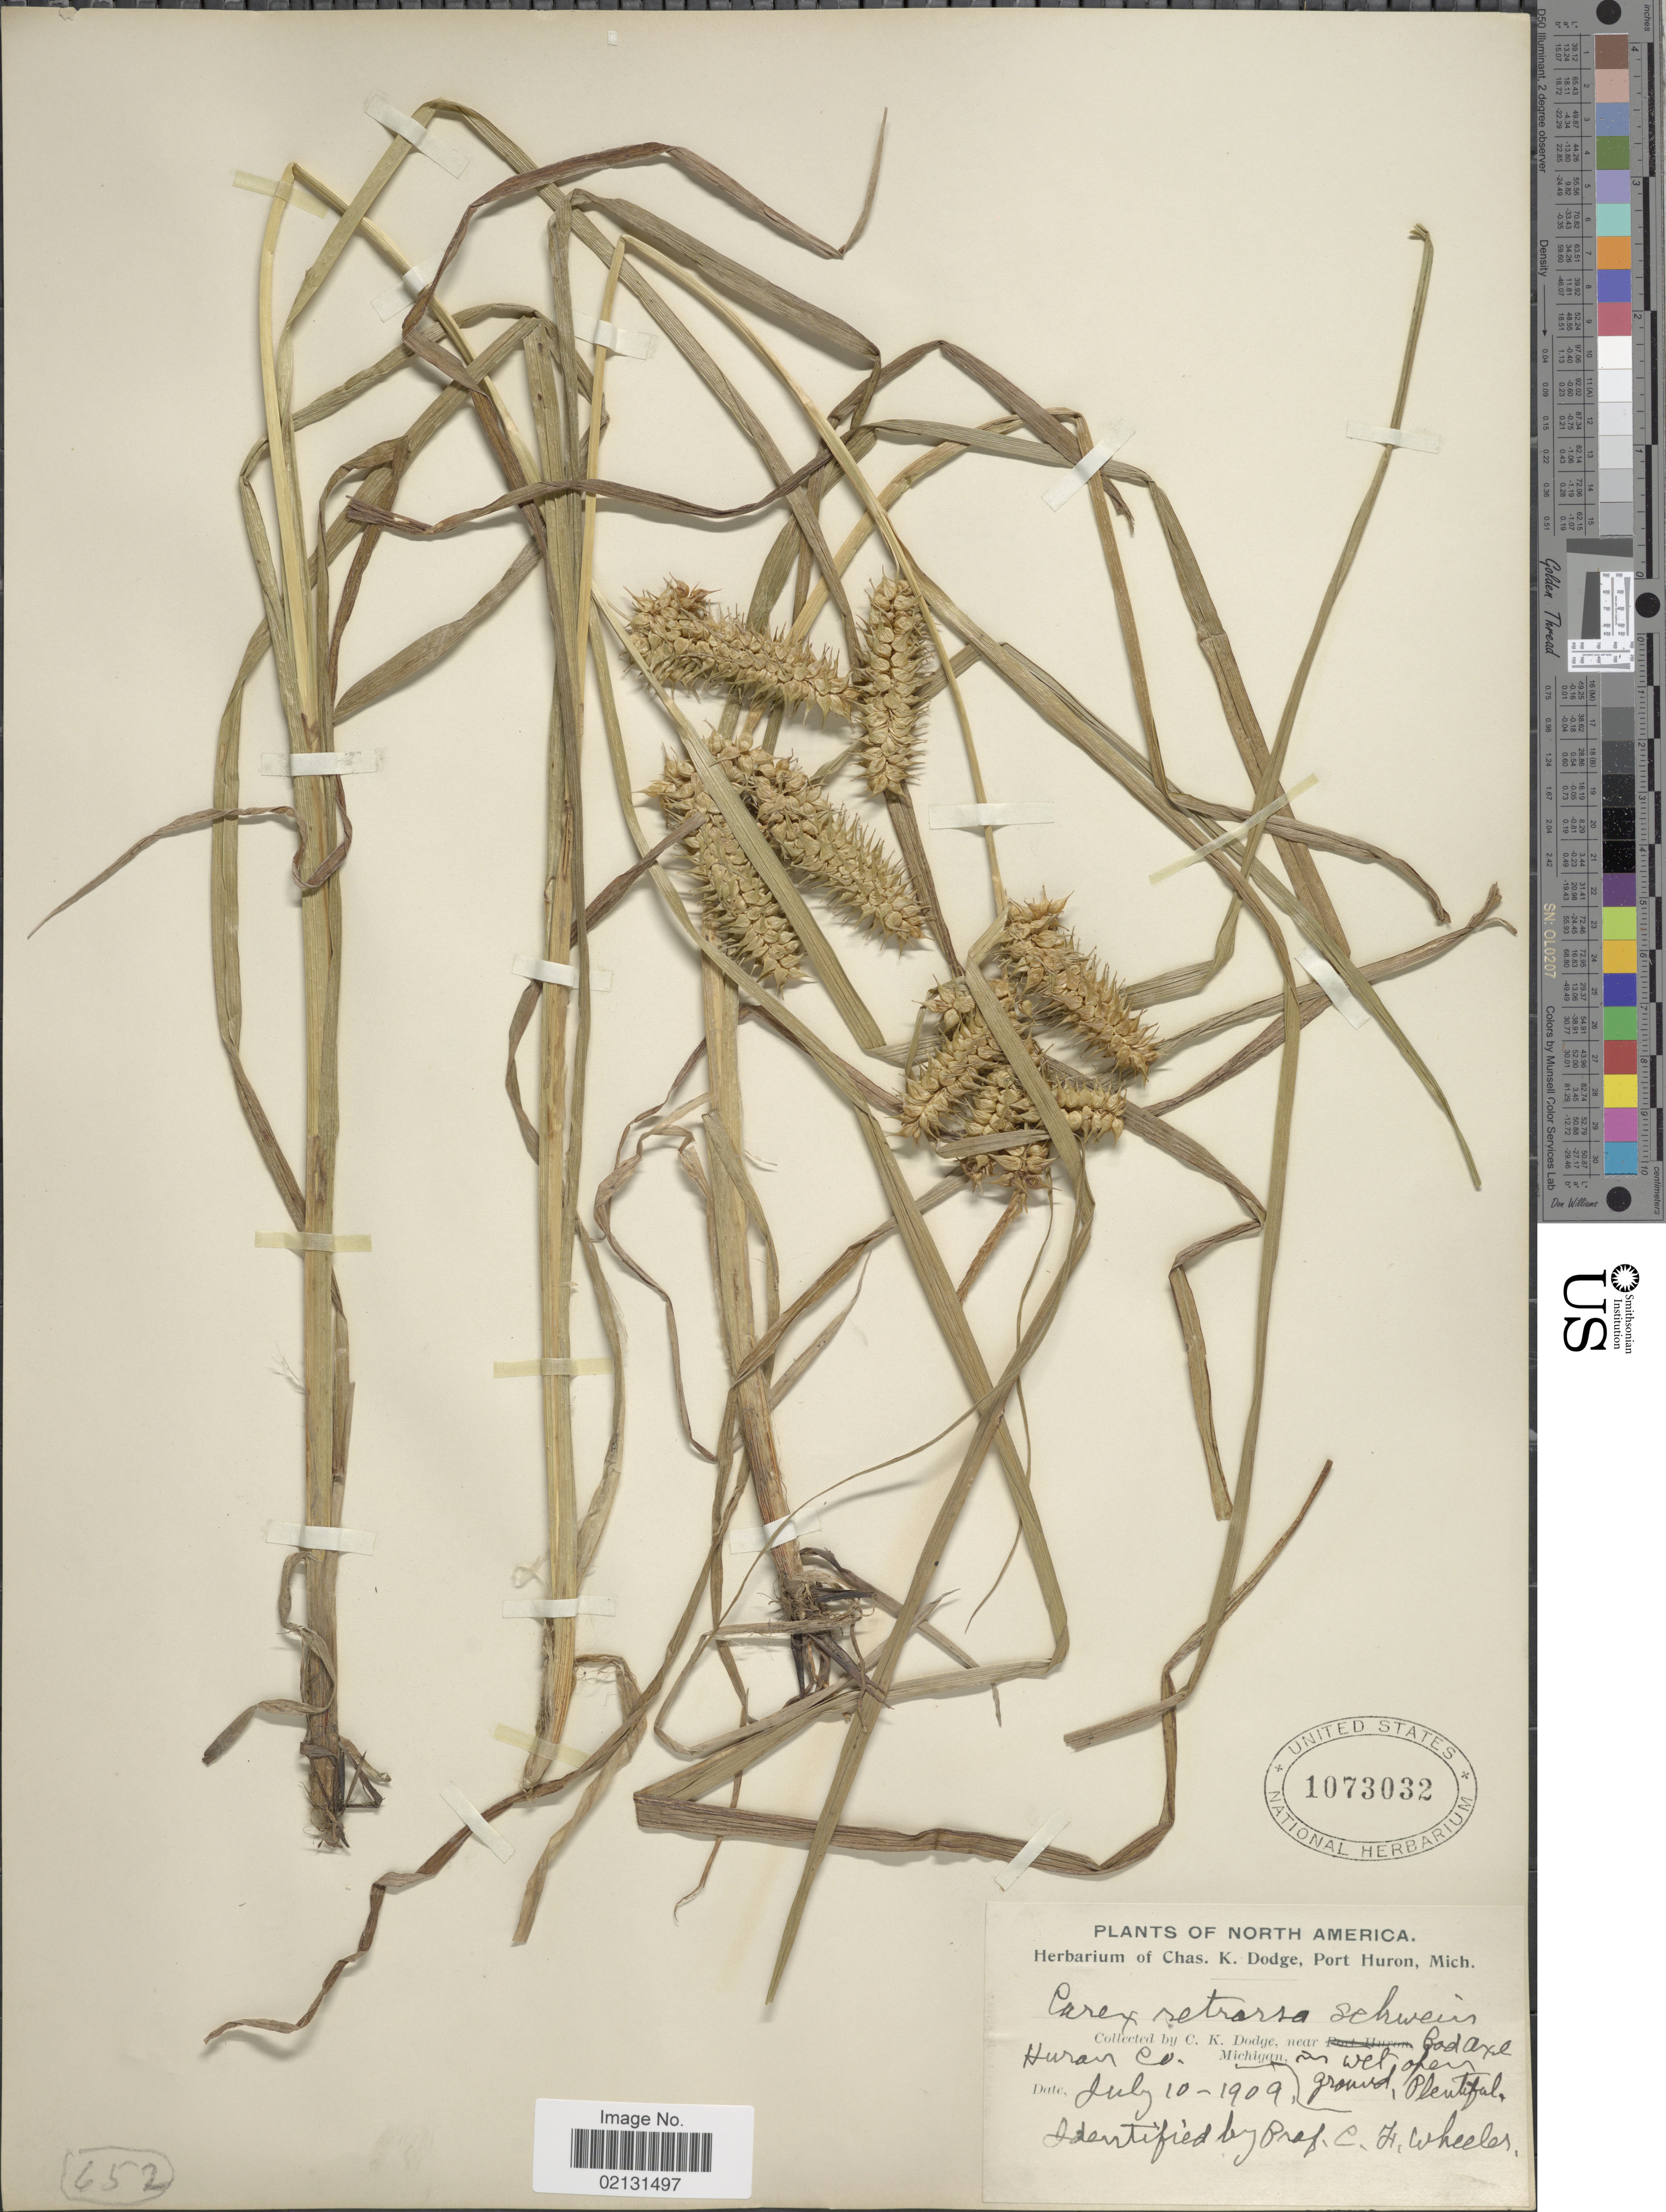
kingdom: Plantae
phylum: Tracheophyta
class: Liliopsida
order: Poales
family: Cyperaceae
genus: Carex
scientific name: Carex retrorsa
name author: Schwein.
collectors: C. K. Dodge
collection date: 1909-07-10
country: United States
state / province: Michigan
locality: Huron Co. Near Michigan, Bad Axe on wet open ground.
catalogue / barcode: US 1073032